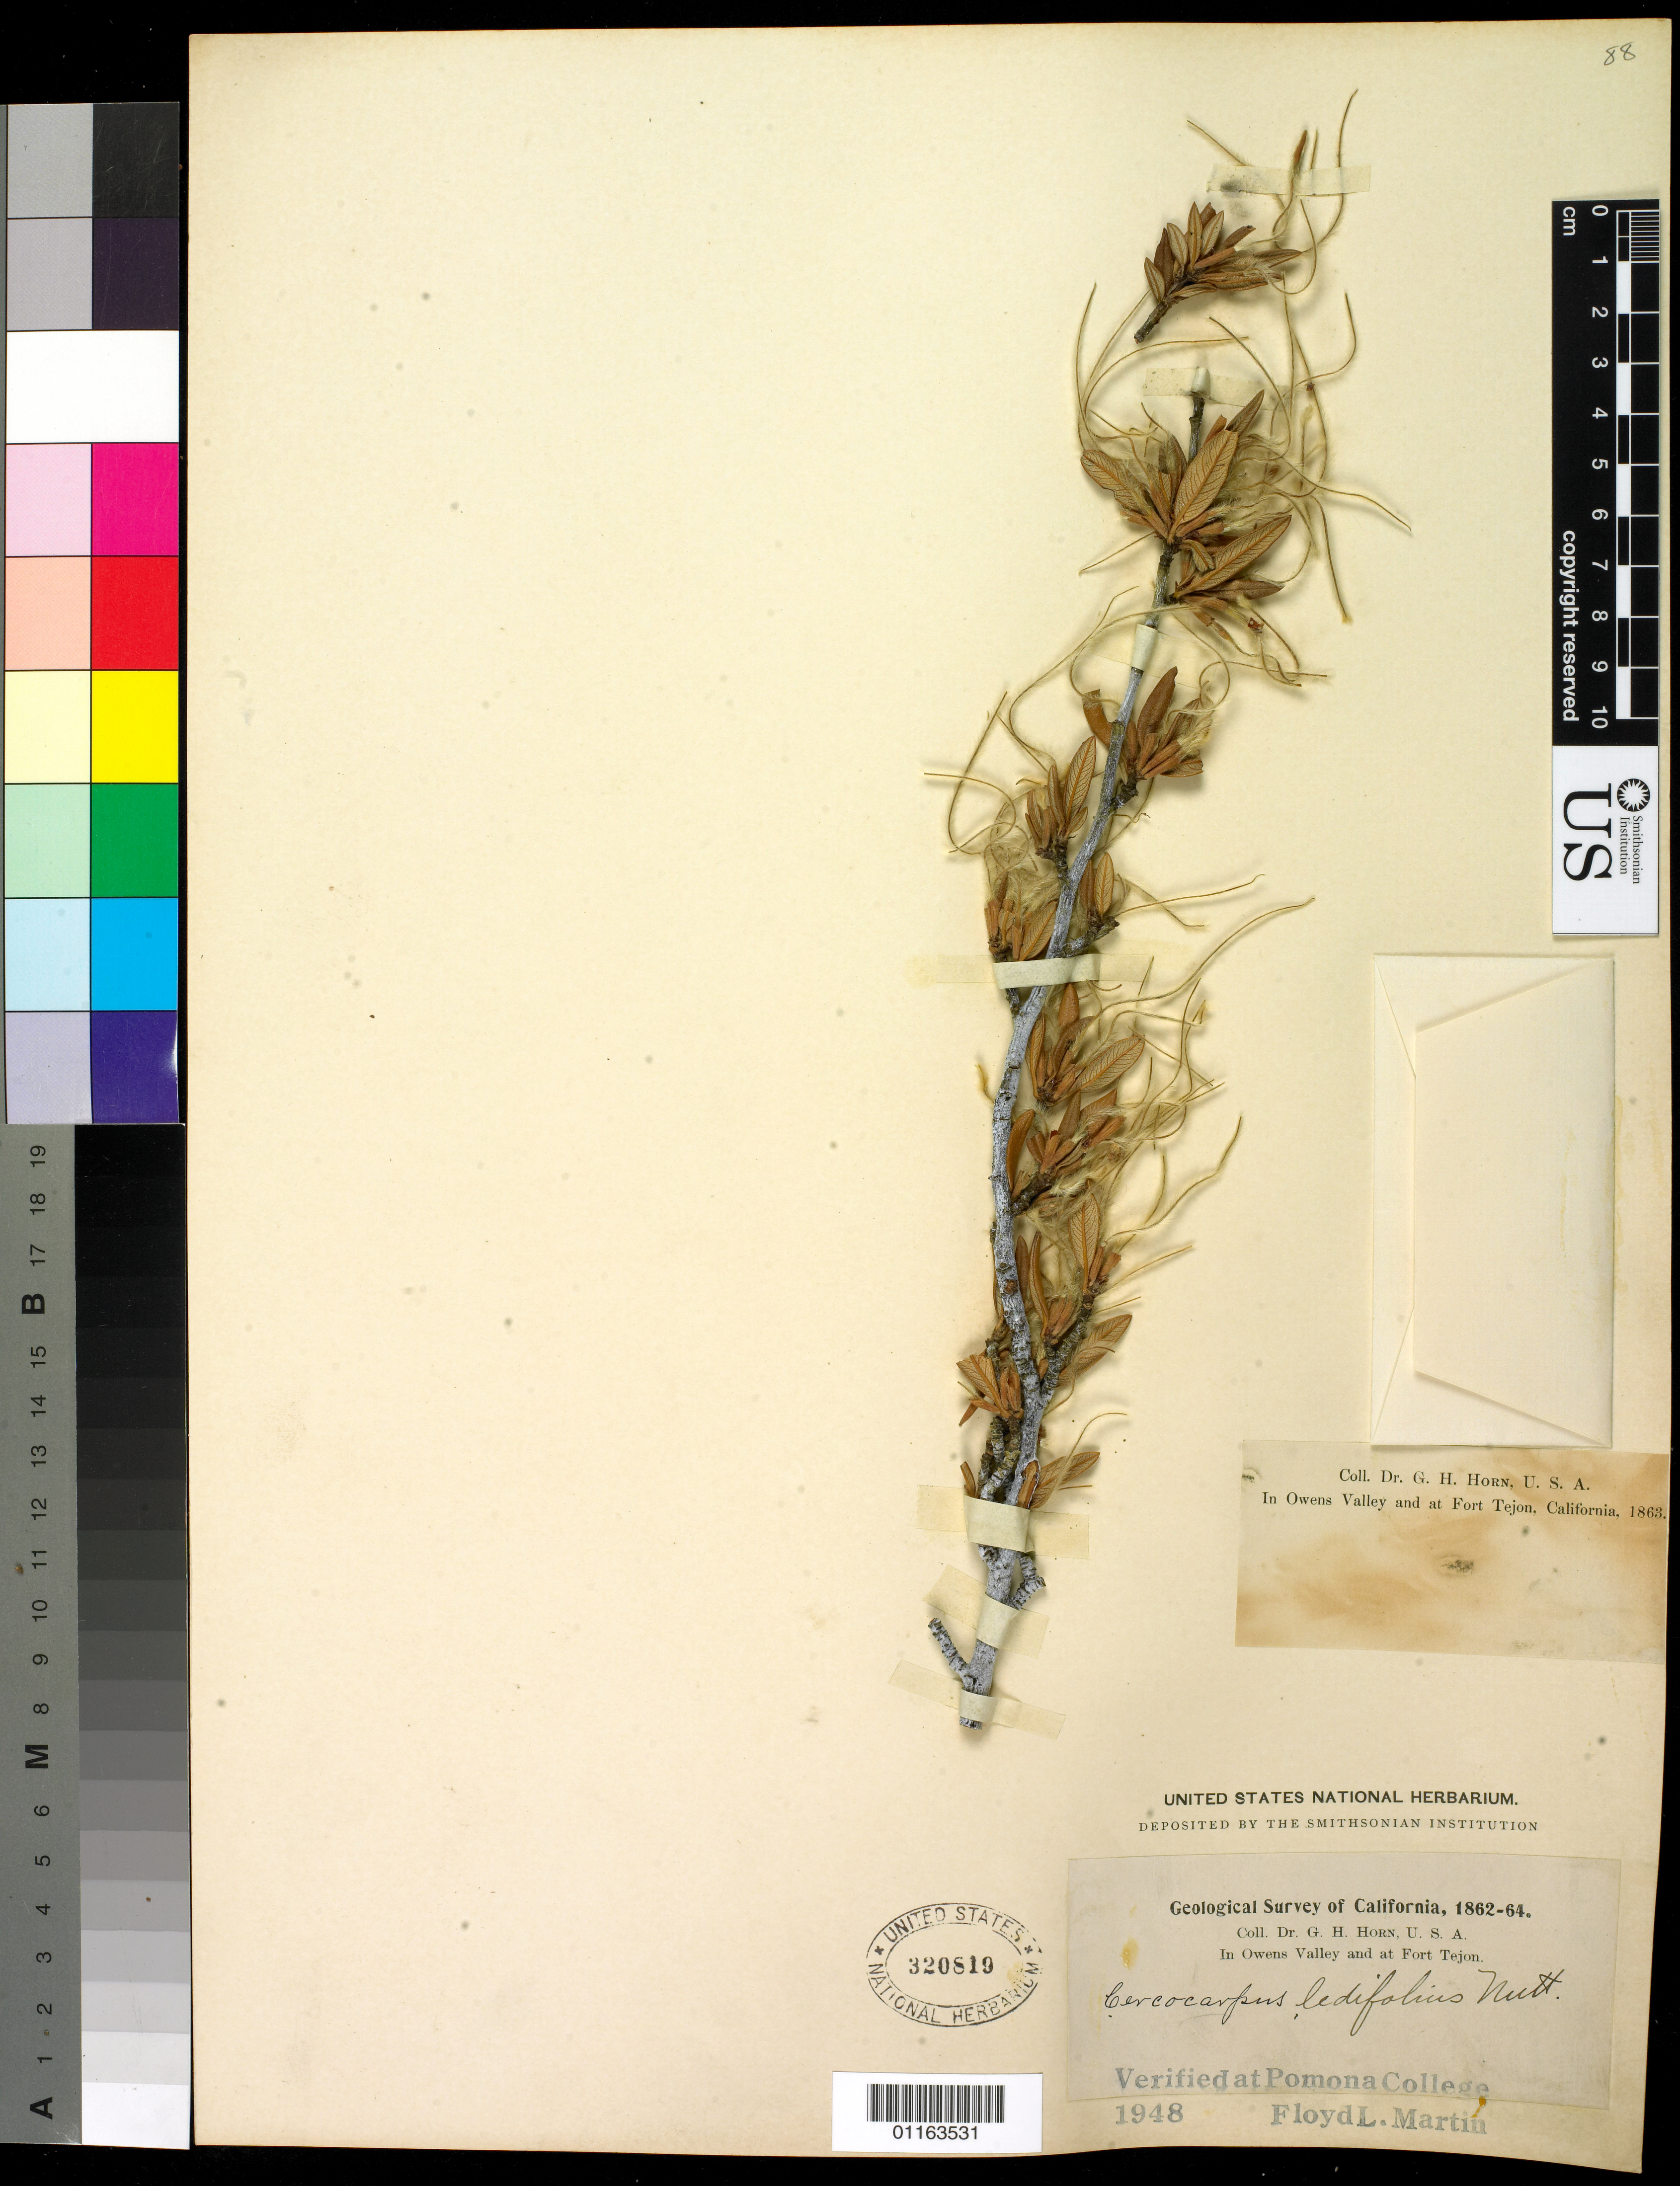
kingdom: Plantae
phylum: Tracheophyta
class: Magnoliopsida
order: Rosales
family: Rosaceae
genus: Cercocarpus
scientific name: Cercocarpus ledifolius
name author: Nutt.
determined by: Martin, F. L.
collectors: G. Horn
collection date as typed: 1862 to -- --- 1864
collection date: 1862/1864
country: United States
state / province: California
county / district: Kern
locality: In Owens Valley and at Fort Tejon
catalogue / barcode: US 320819